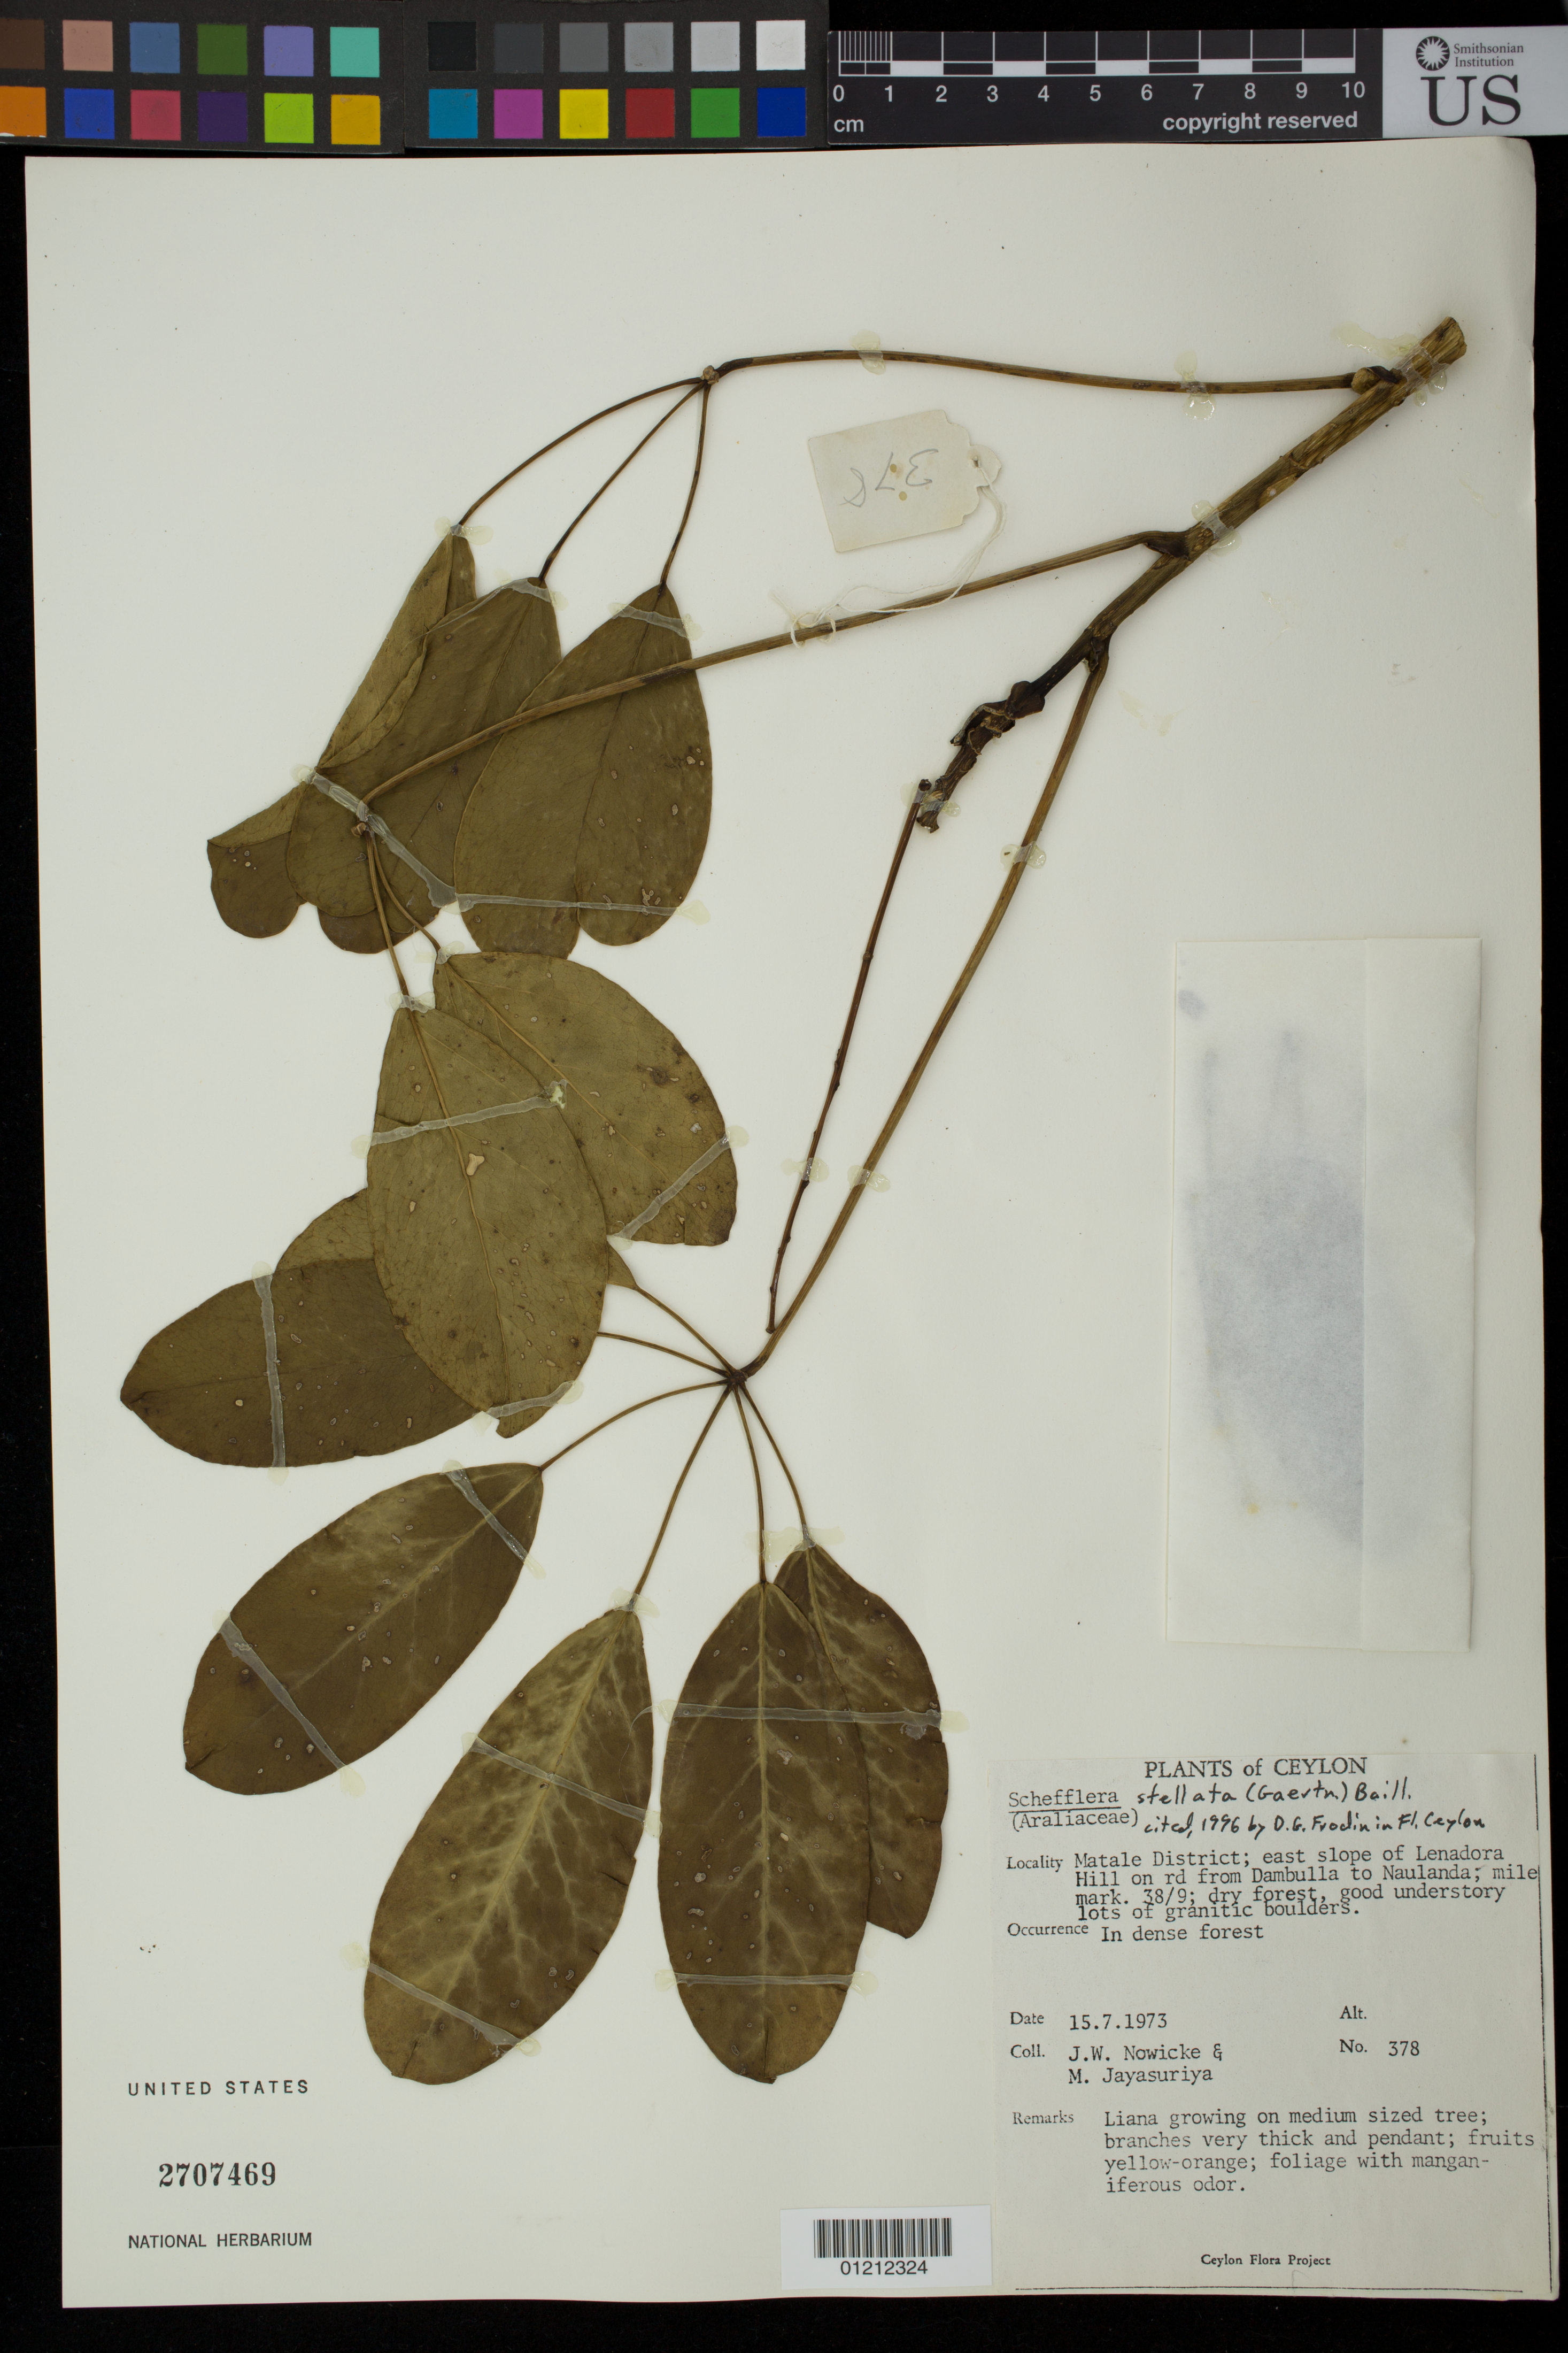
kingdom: Plantae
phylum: Tracheophyta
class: Magnoliopsida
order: Apiales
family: Araliaceae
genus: Schefflera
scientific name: Schefflera stellata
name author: (Gaertn.) Baill.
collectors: J. W. Nowicke & M. Jayasuriya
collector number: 378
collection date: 1973-07-15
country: Sri Lanka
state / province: Central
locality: Ceylon. Matale District; east slope of Lenadora Hill on rd from Dambulla to Naulanda; mile mark. 38/9; dry forest, good understory lots of granitic boulders.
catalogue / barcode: US 2707469